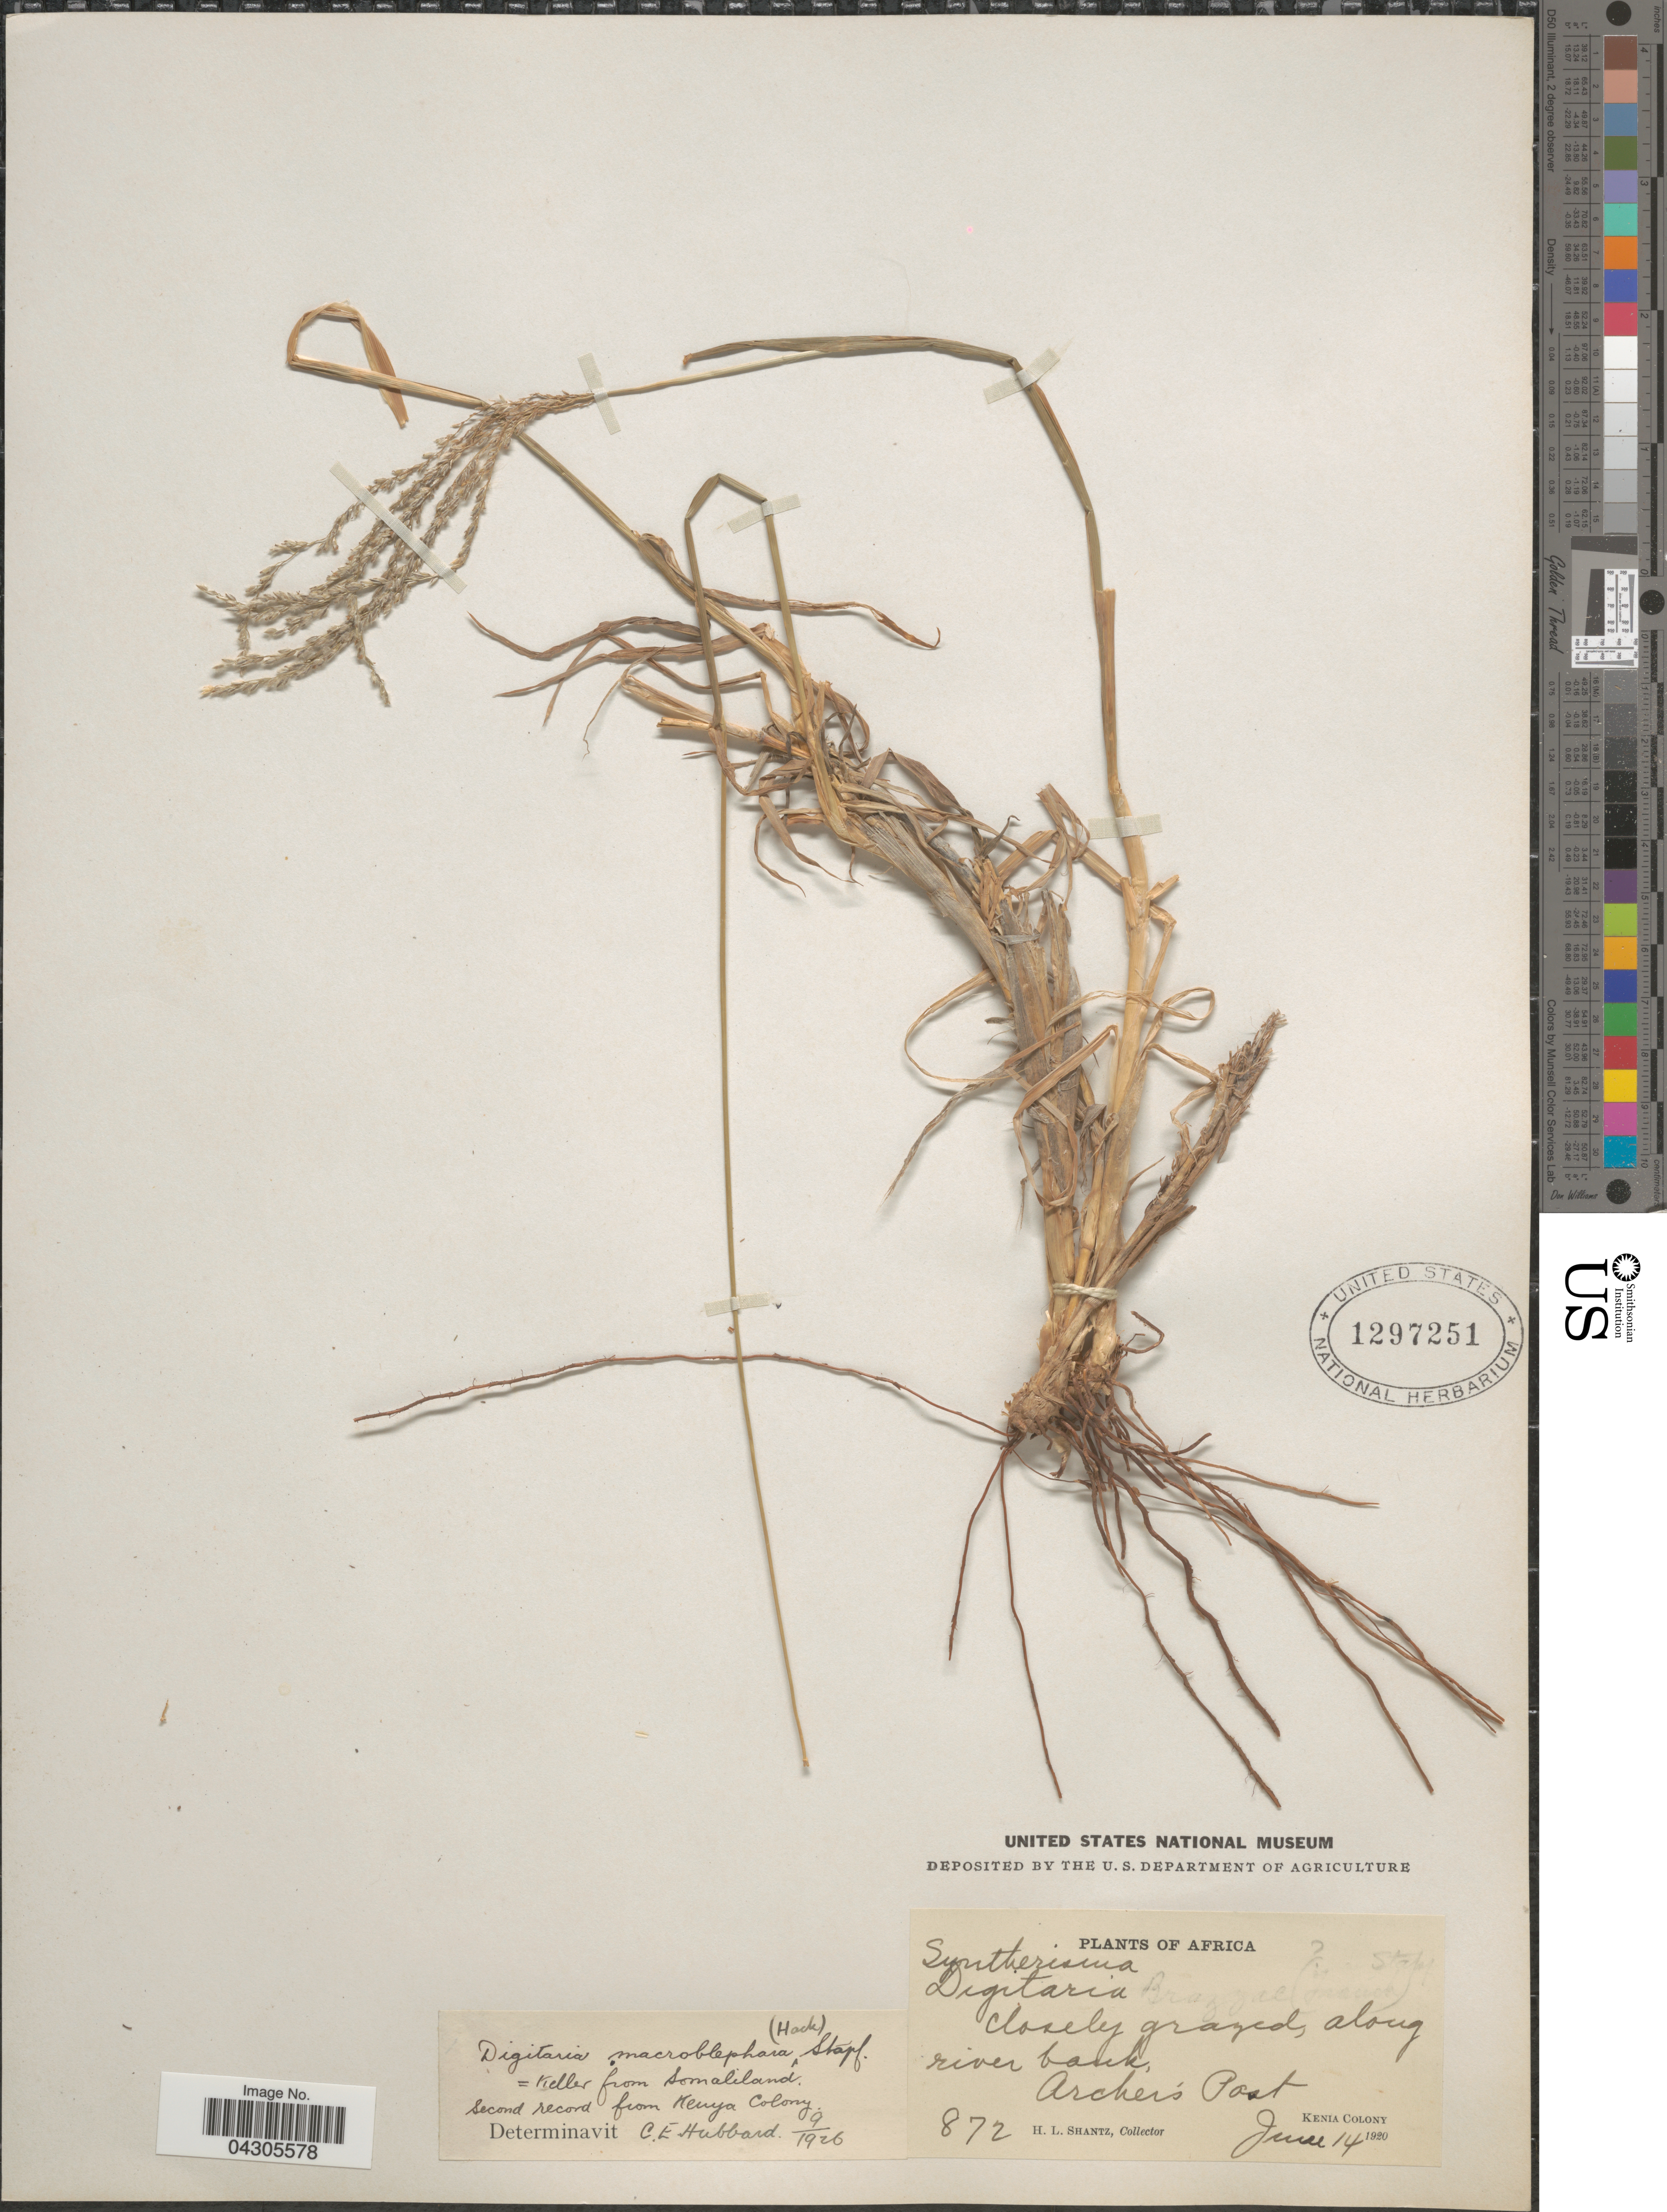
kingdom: Plantae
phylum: Tracheophyta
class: Liliopsida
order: Poales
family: Poaceae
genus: Digitaria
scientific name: Digitaria macroblephara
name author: (Hack.) Stapf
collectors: H. Shantz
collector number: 872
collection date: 1920-06-14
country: Kenya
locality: Archer's Post. Kenia Colony.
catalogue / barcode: US 1297251